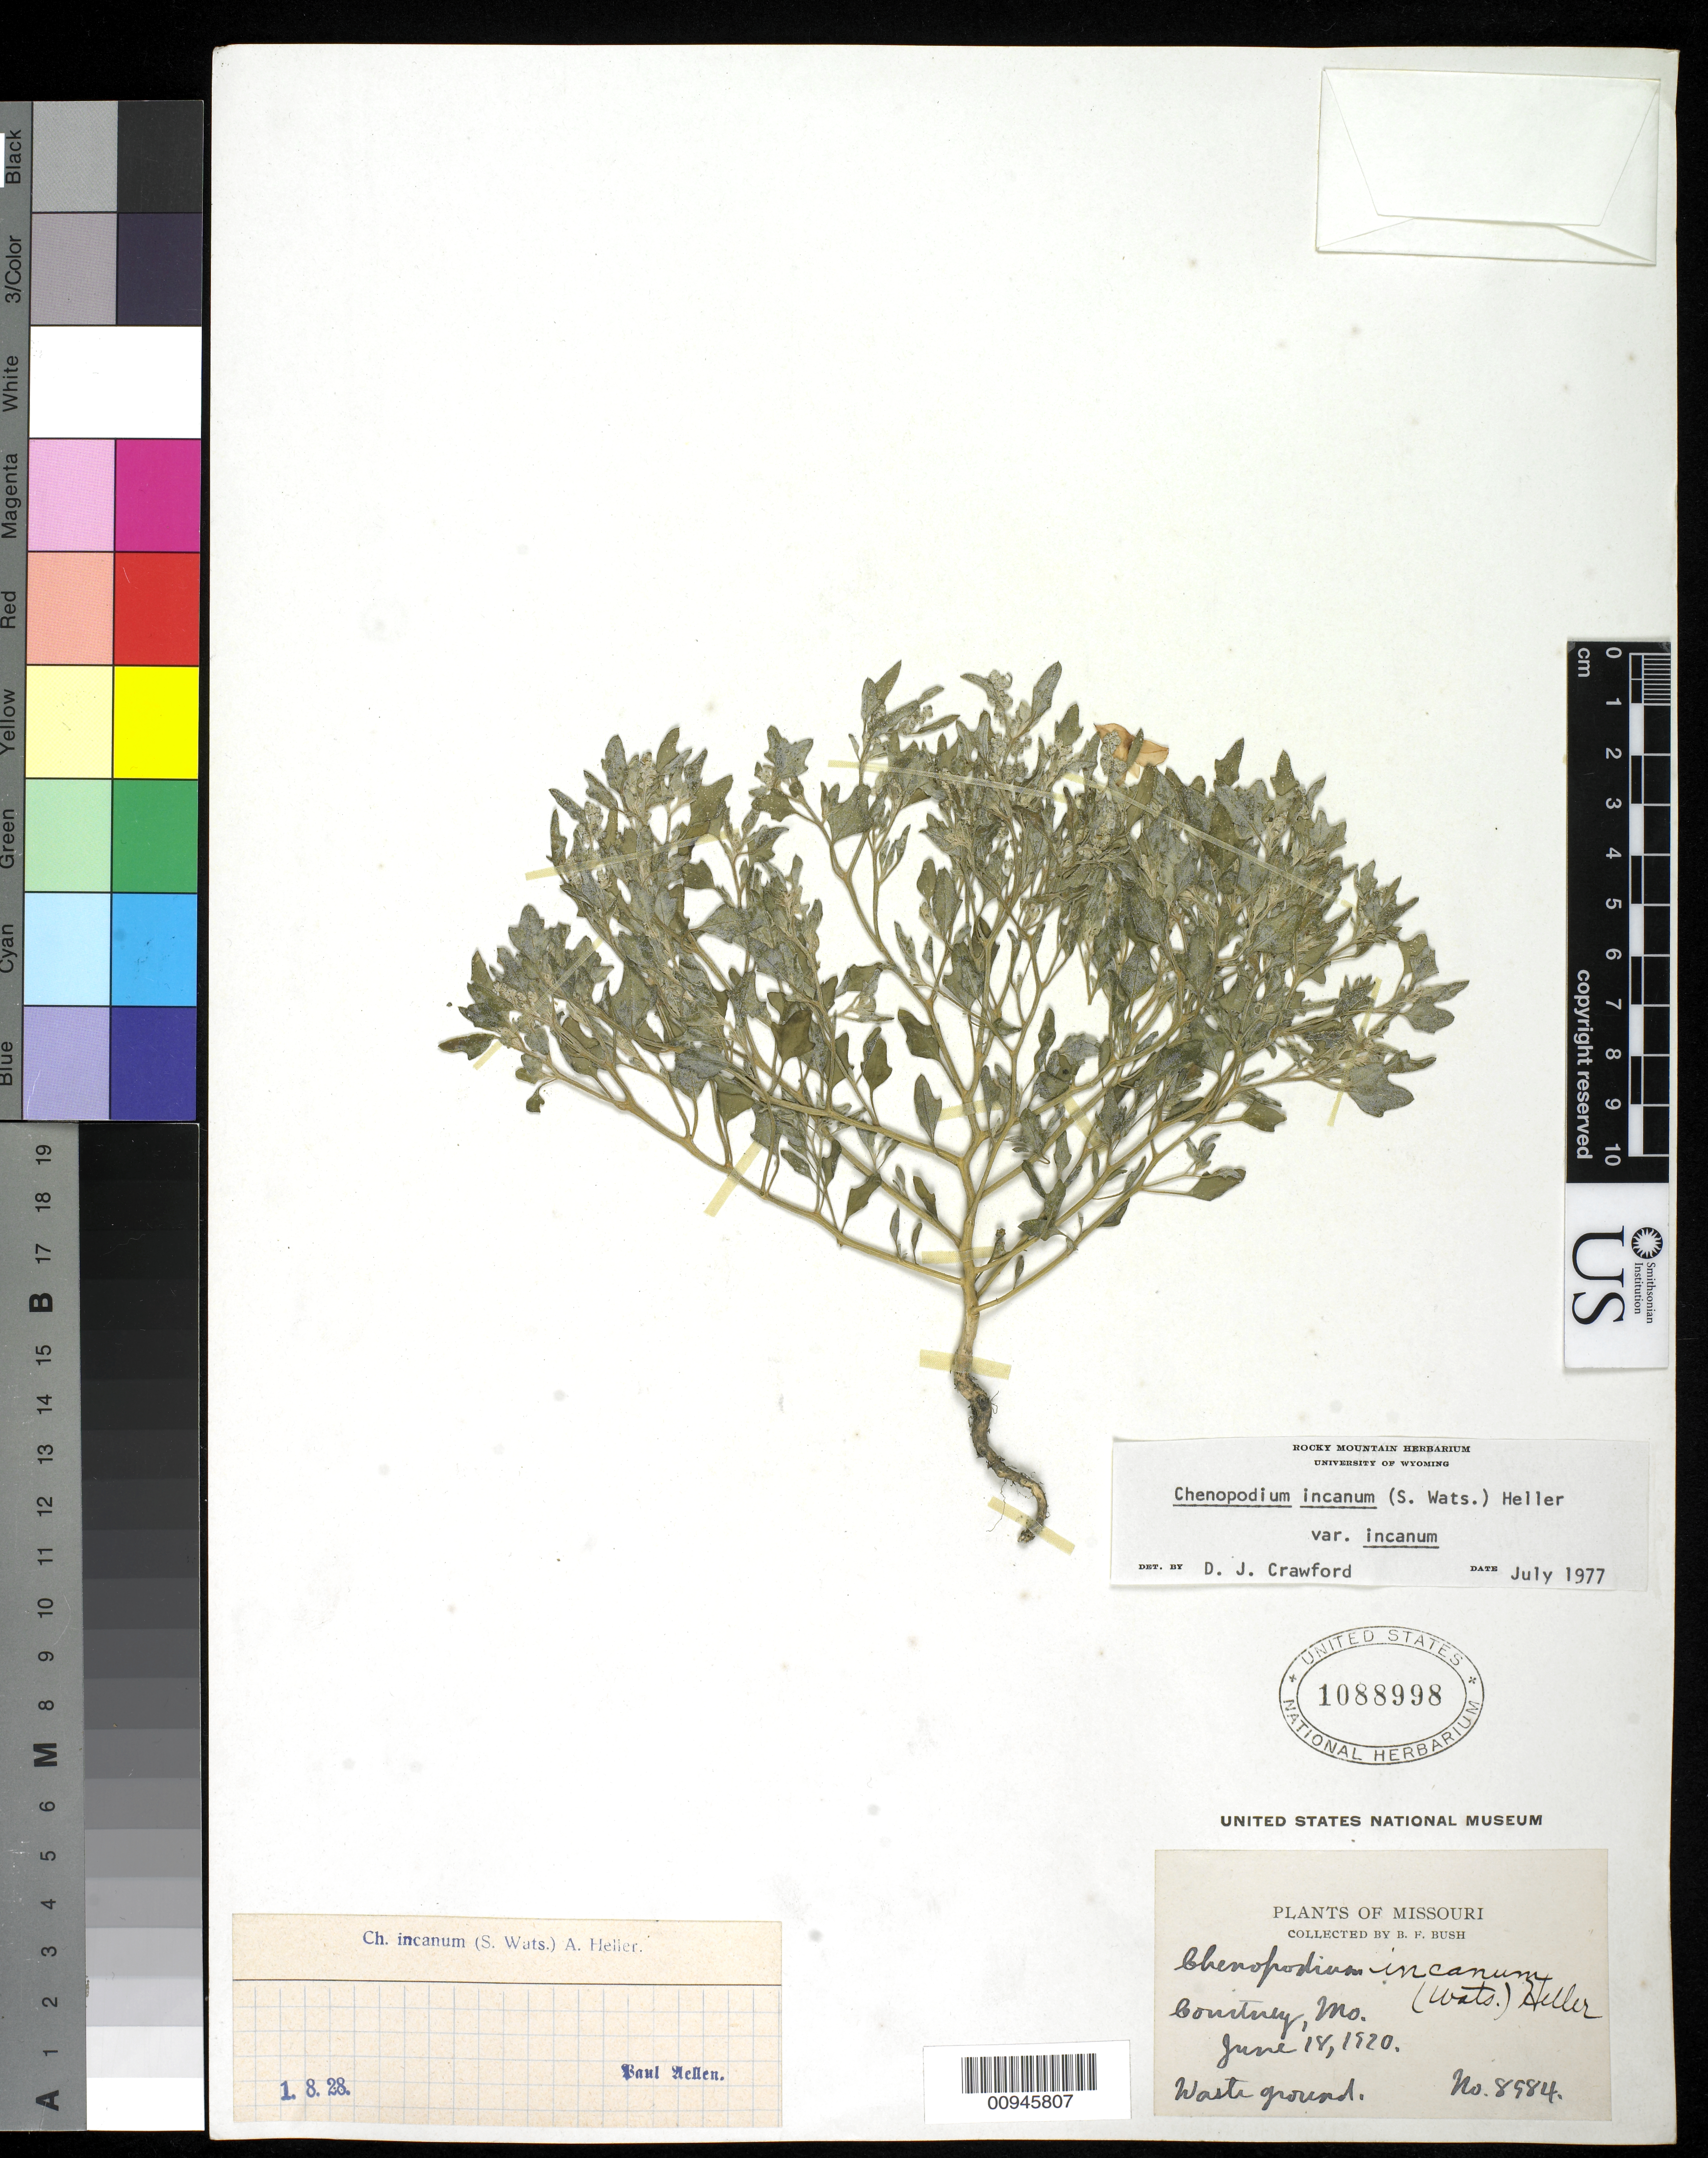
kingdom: Plantae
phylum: Tracheophyta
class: Magnoliopsida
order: Caryophyllales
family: Amaranthaceae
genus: Chenopodium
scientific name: Chenopodium incanum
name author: (S. Watson) A. Heller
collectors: B. F. Bush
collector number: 8984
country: United States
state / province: Missouri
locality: Courtney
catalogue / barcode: US 1088998